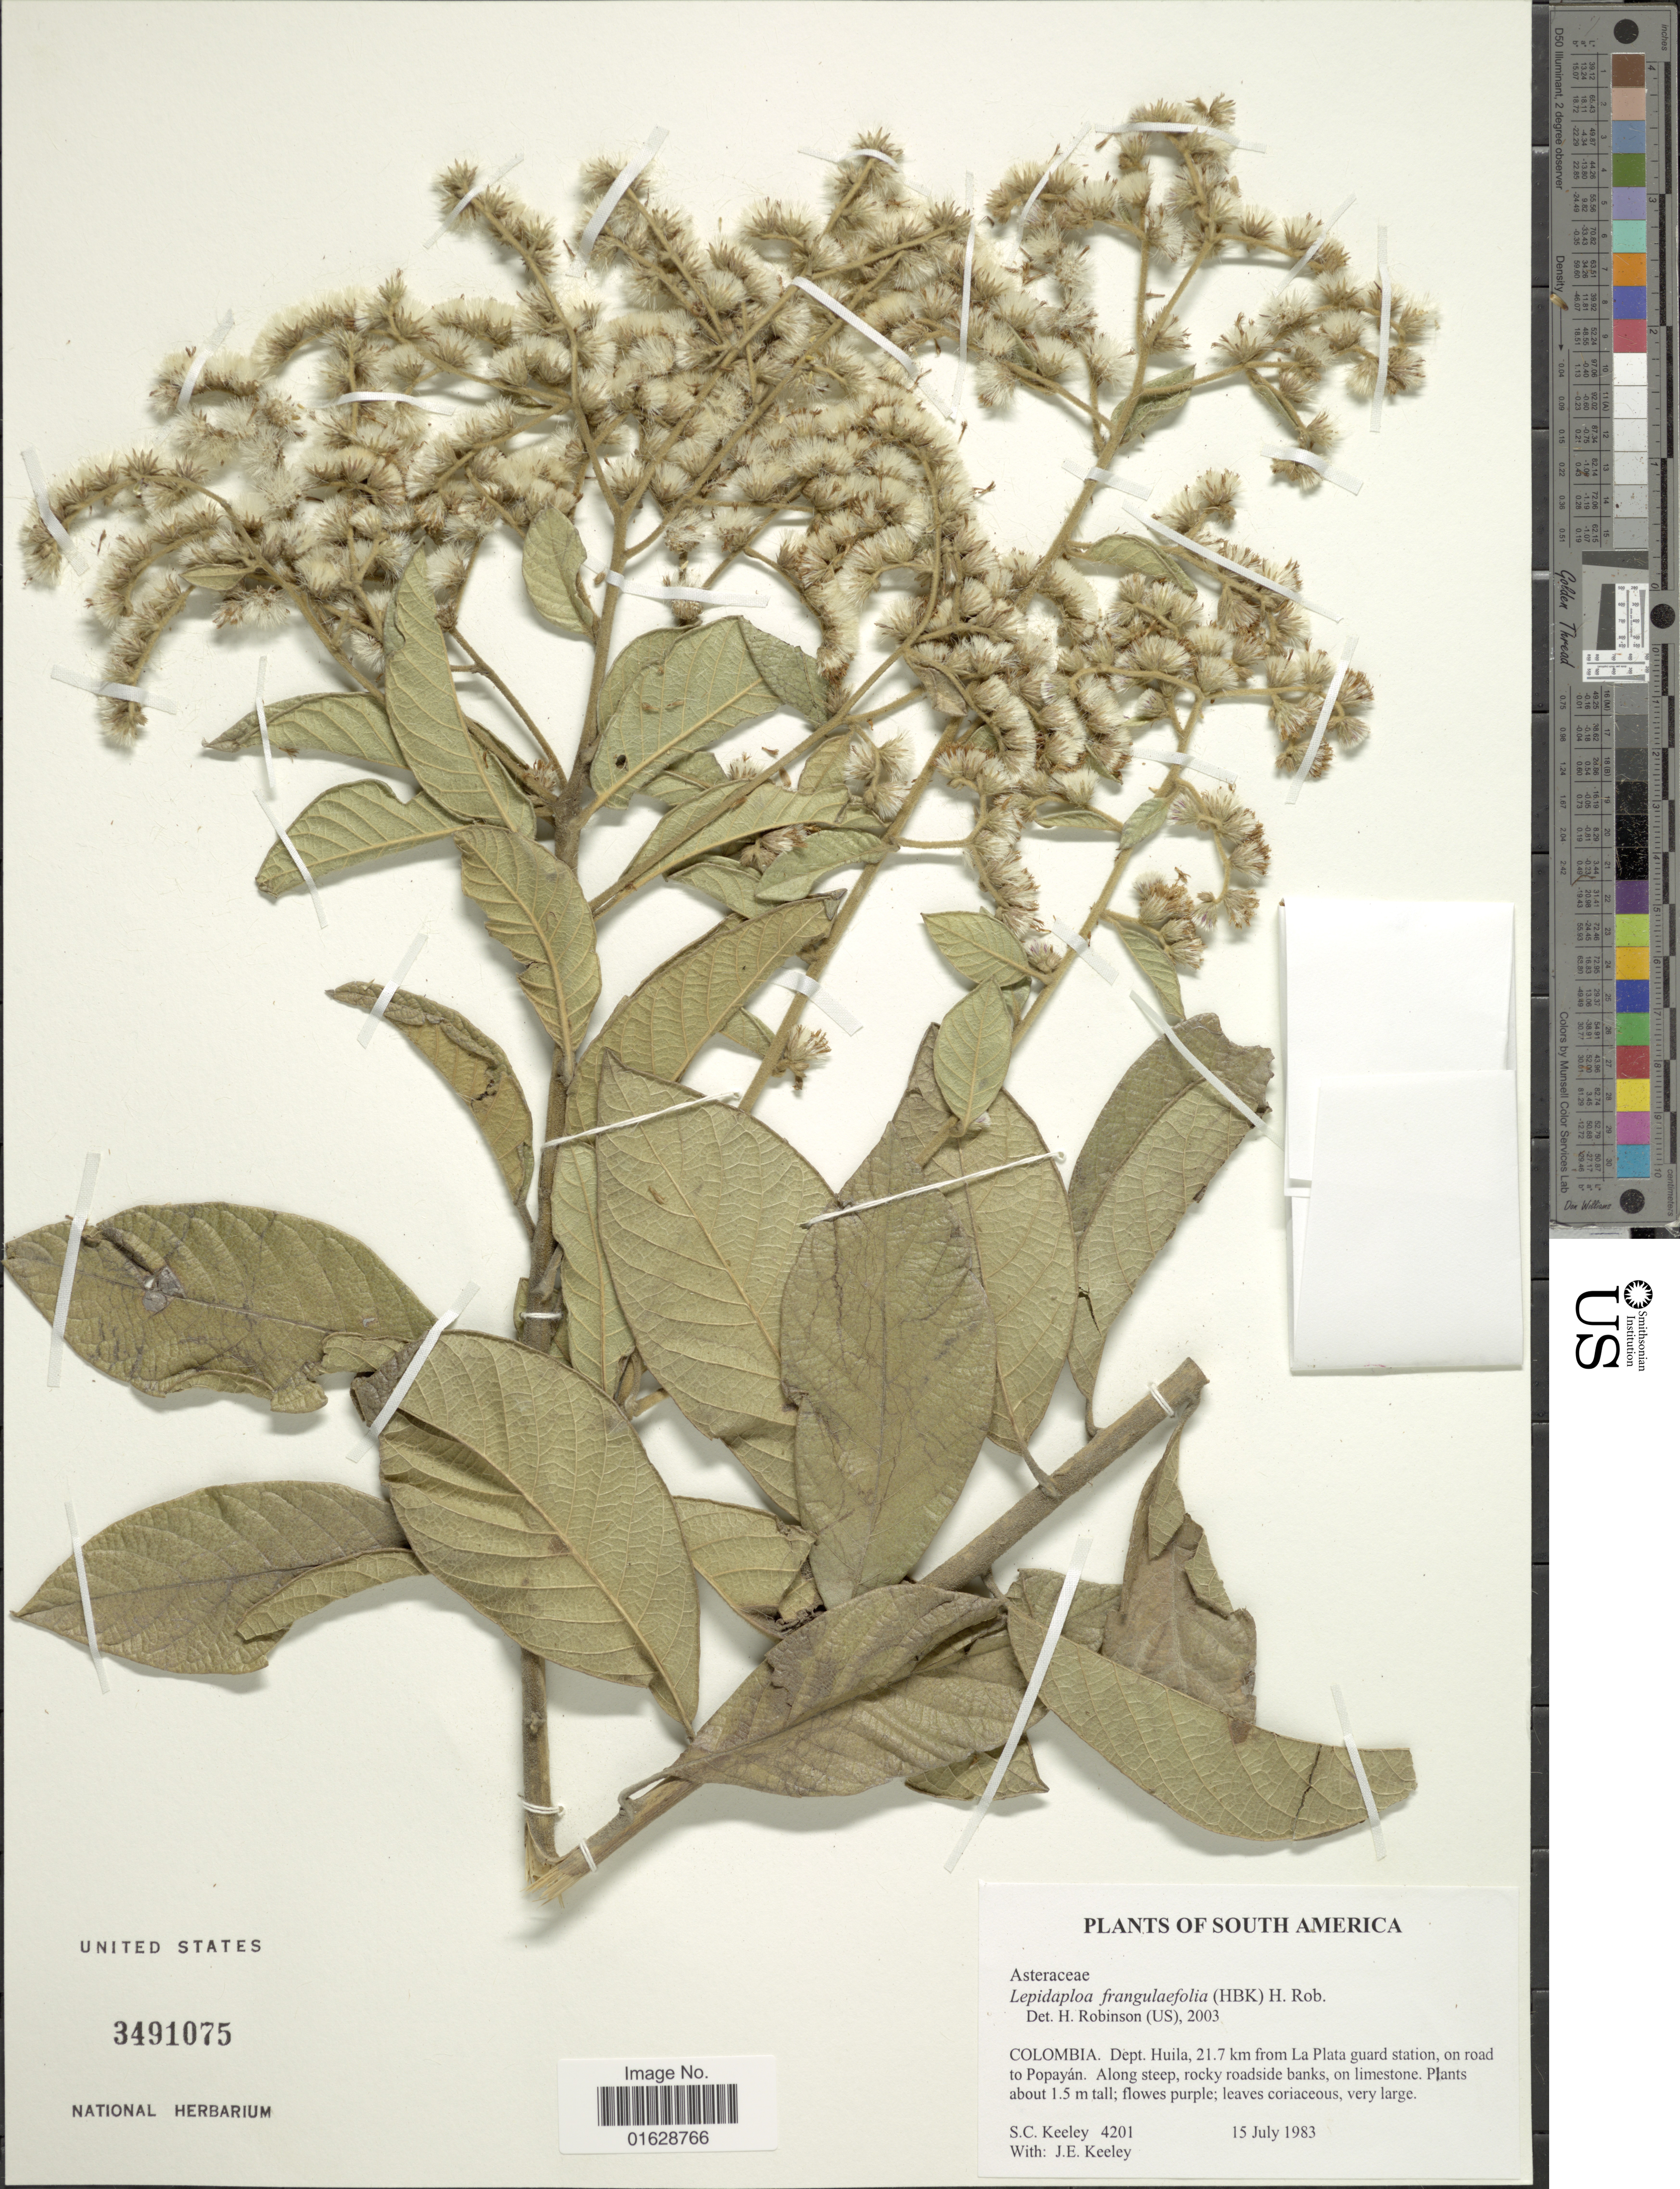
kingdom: Plantae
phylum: Tracheophyta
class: Magnoliopsida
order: Asterales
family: Asteraceae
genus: Lepidaploa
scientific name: Lepidaploa frangulaefolia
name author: (Kunth) H. Rob.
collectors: S. C. Keeley & J. E. Keeley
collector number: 4201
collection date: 1983-07-15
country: Colombia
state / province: Huila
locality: Dept. Huila, 21.7 km from La Plata guard station, on road to Popayan.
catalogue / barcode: US 3491075